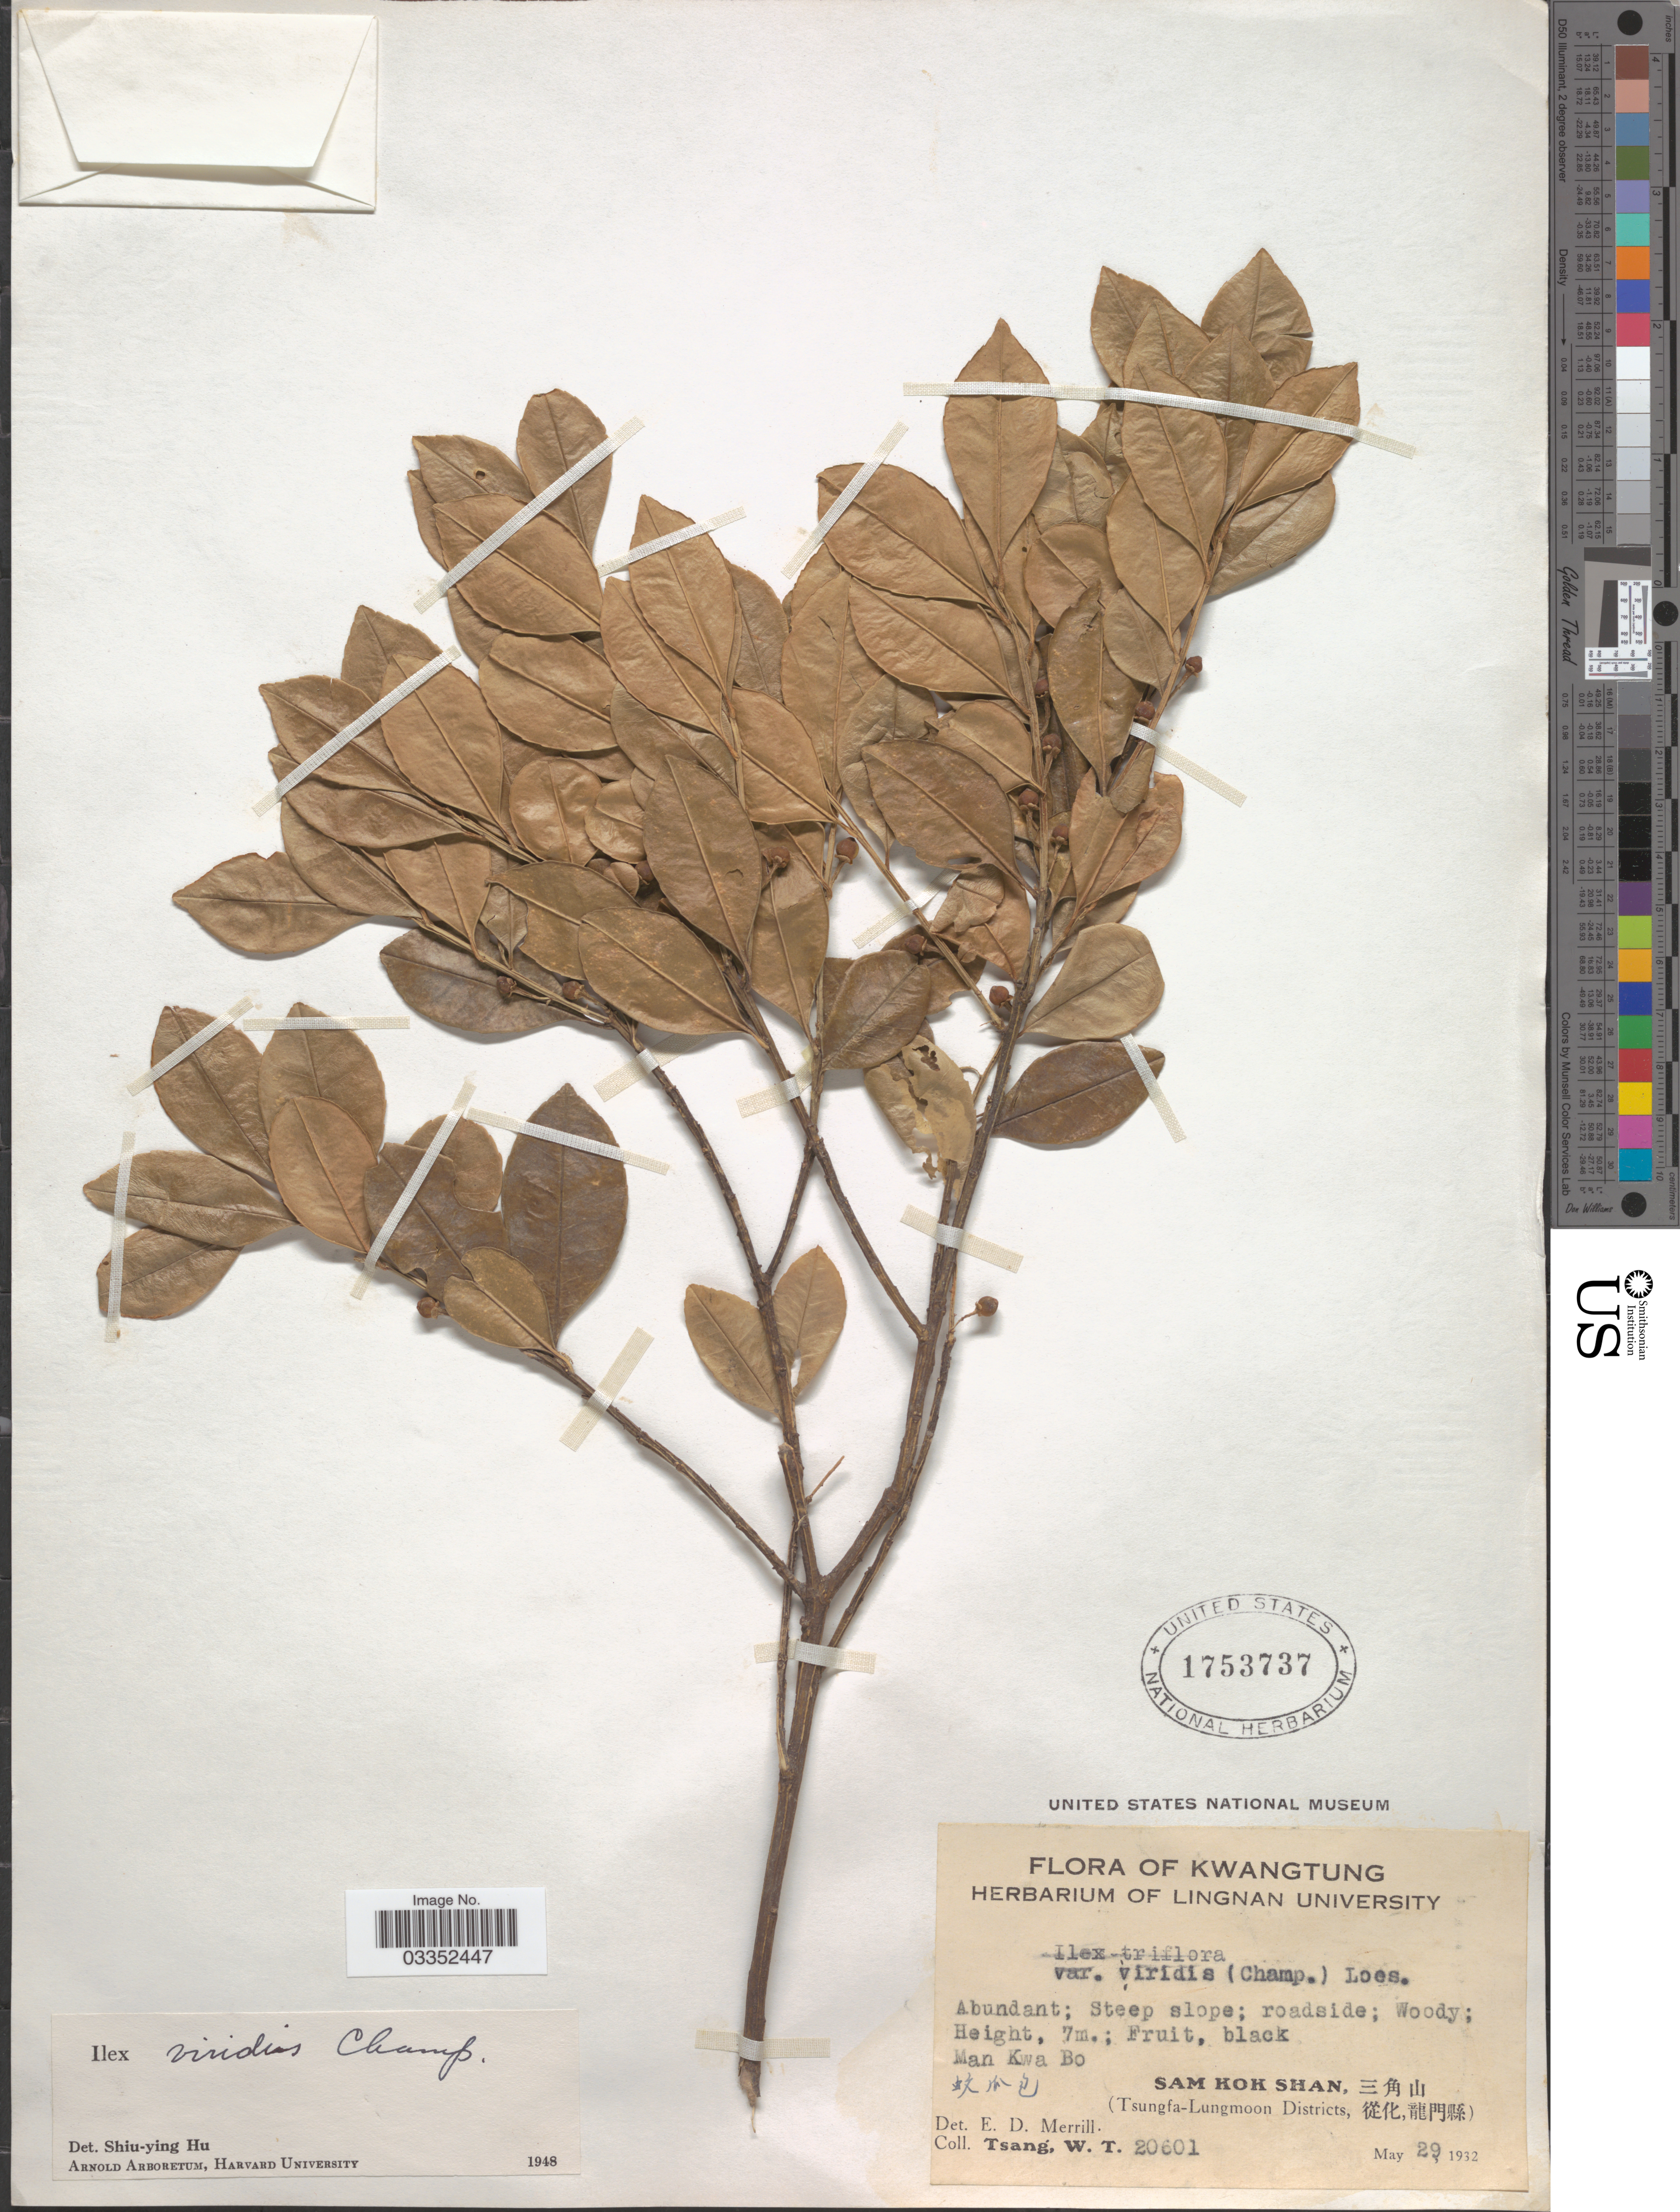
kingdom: Plantae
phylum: Tracheophyta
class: Magnoliopsida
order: Aquifoliales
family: Aquifoliaceae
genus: Ilex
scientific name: Ilex viridis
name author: Champ. ex Benth.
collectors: W. T. Tsang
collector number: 20601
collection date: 1932-05-29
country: China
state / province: Guangdong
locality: Kwatung,Man Kwa Bo, Sam Kok Shan, (Tsungfa-Lungmoon Districts.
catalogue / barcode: US 1753737